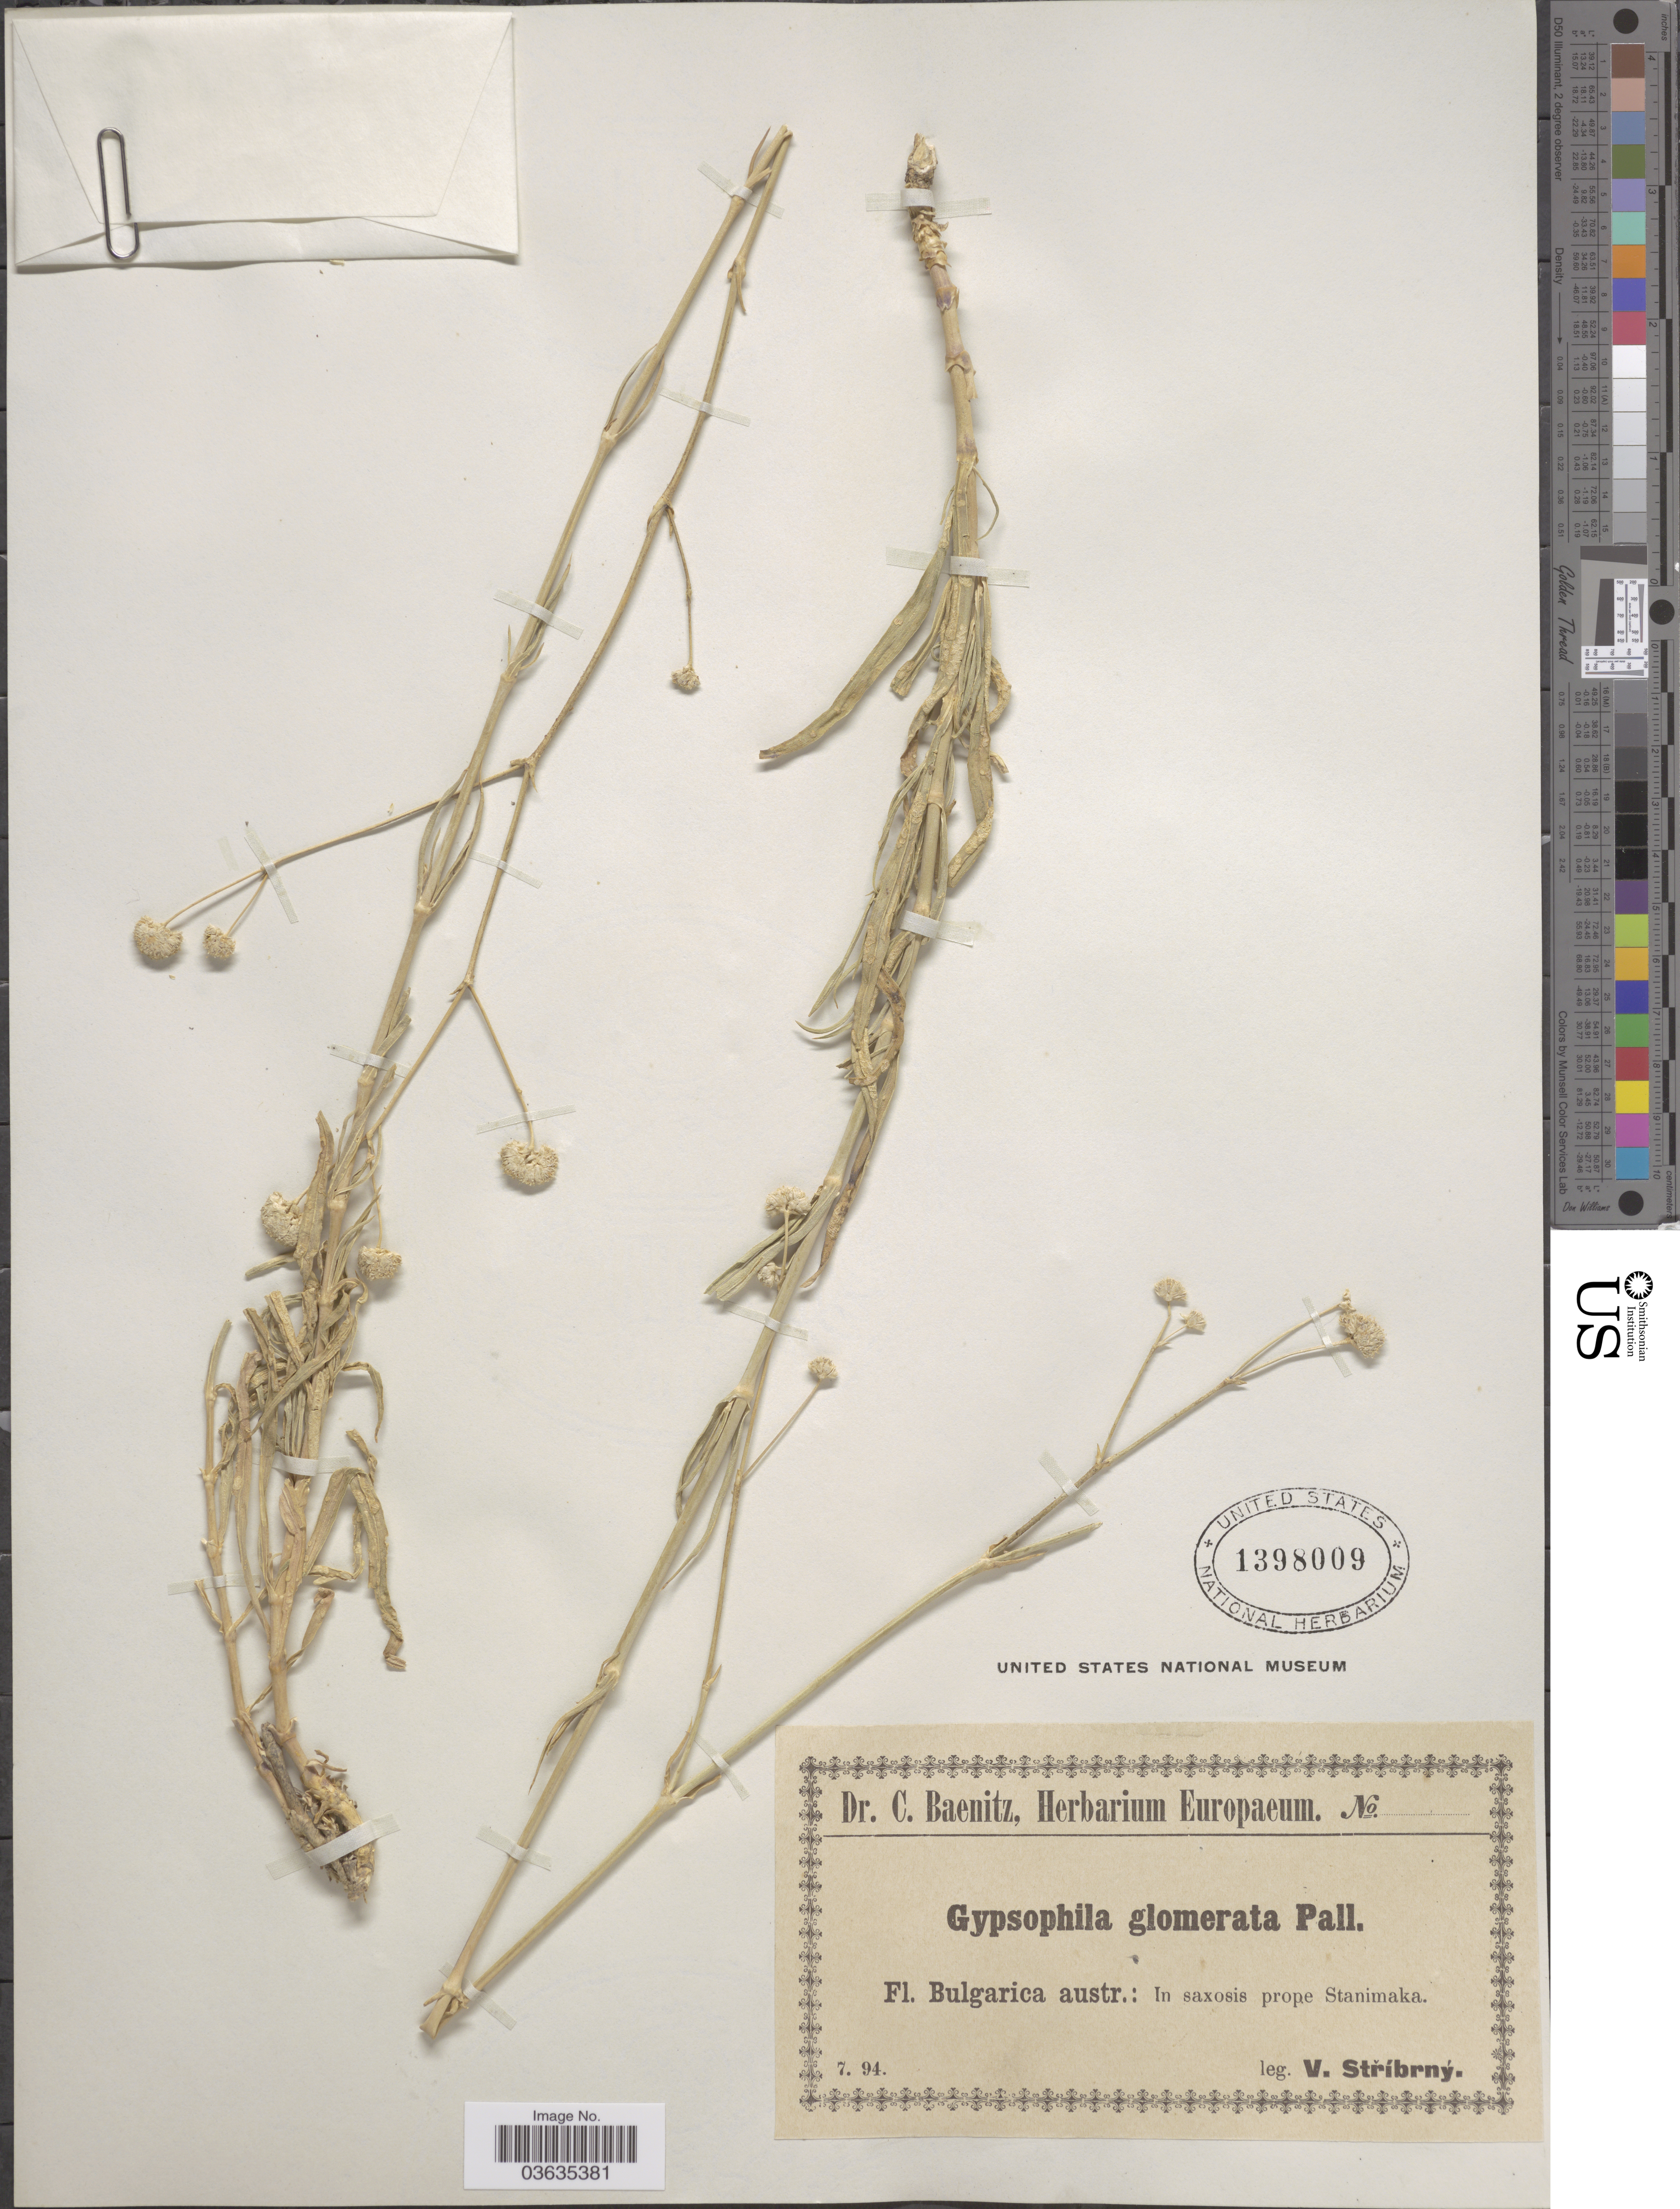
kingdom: Plantae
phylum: Tracheophyta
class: Magnoliopsida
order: Caryophyllales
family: Caryophyllaceae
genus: Gypsophila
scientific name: Gypsophila glomerata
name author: Pall. ex Adams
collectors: V. Stribrny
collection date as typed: Transcribed d/m/y: /7/94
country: Bulgaria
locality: Bulgarica austr.: In saxosis prope Stanimaka.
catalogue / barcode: US 1398009